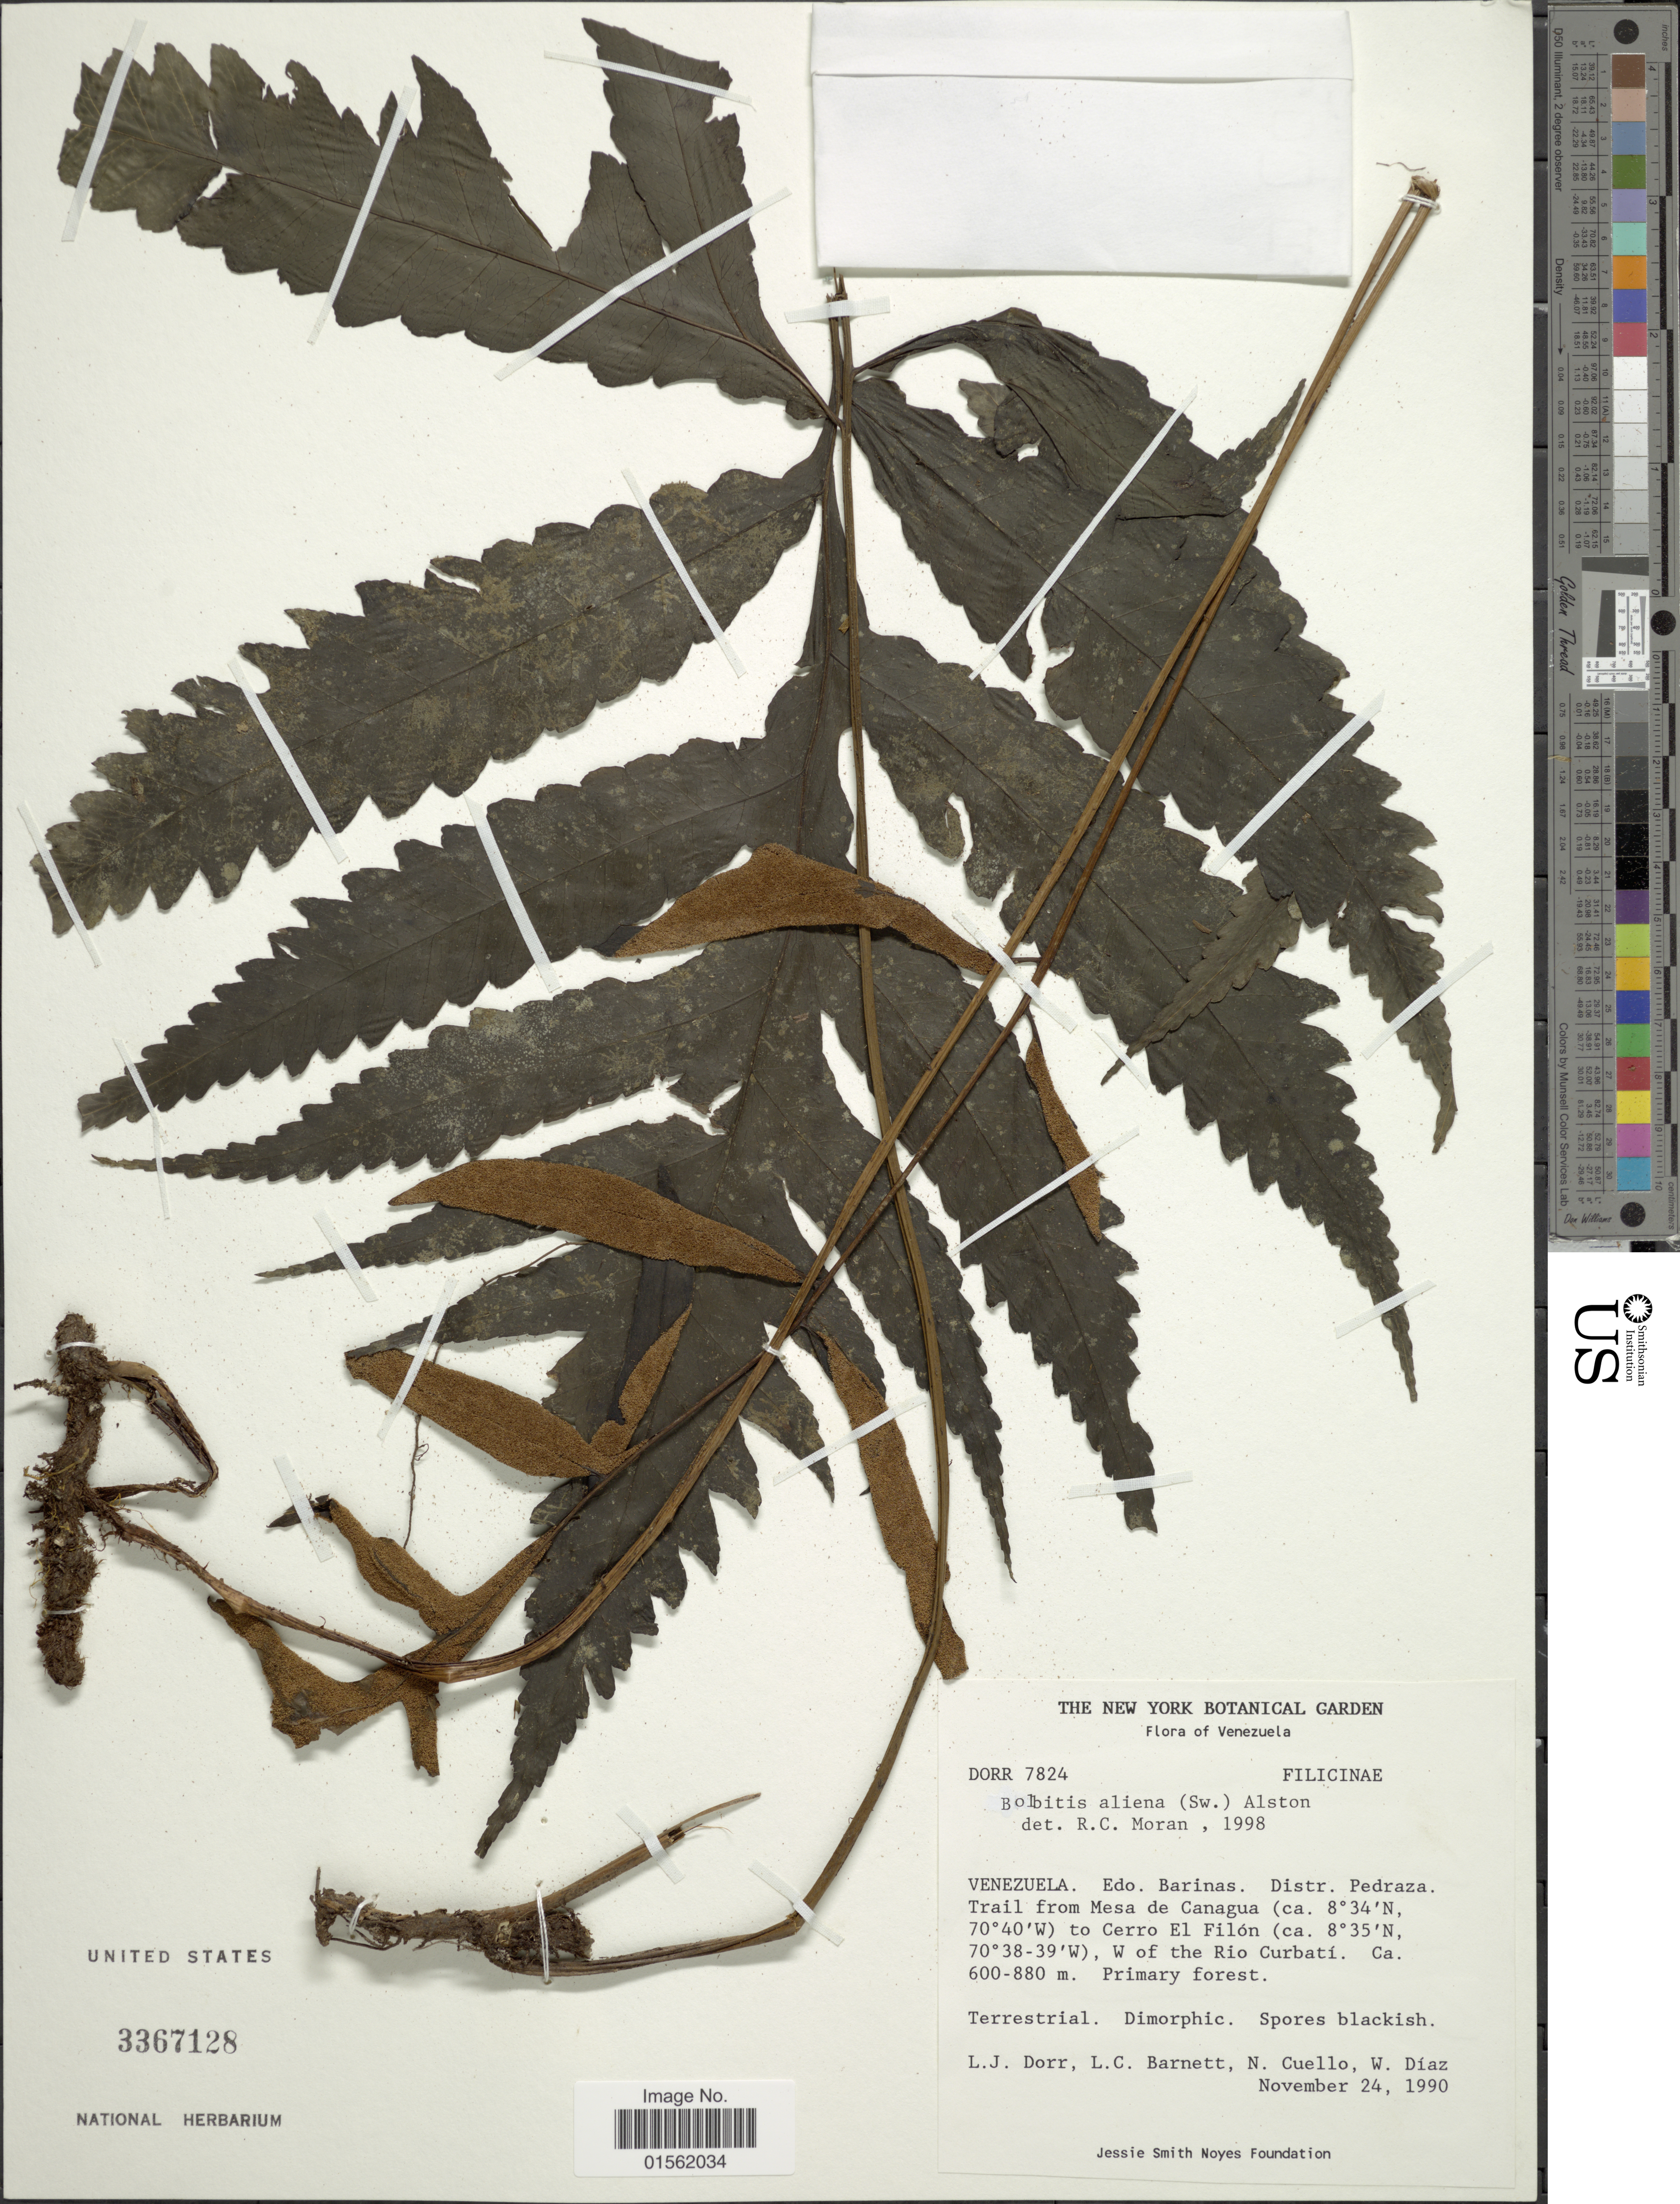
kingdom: Plantae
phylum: Tracheophyta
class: Polypodiopsida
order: Polypodiales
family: Dryopteridaceae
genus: Bolbitis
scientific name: Bolbitis aliena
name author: (Sw.) Alston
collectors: L. J. Dorr, L. C. Barnett, N. L. Cuello & W. Díaz P.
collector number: DORR 7824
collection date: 1990-11-24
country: Venezuela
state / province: Barinas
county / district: Pedraza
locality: Trail from Mesa de Canagua to Cerro El Filón, W of the Rio Curbatí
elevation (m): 600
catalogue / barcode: US 3367128